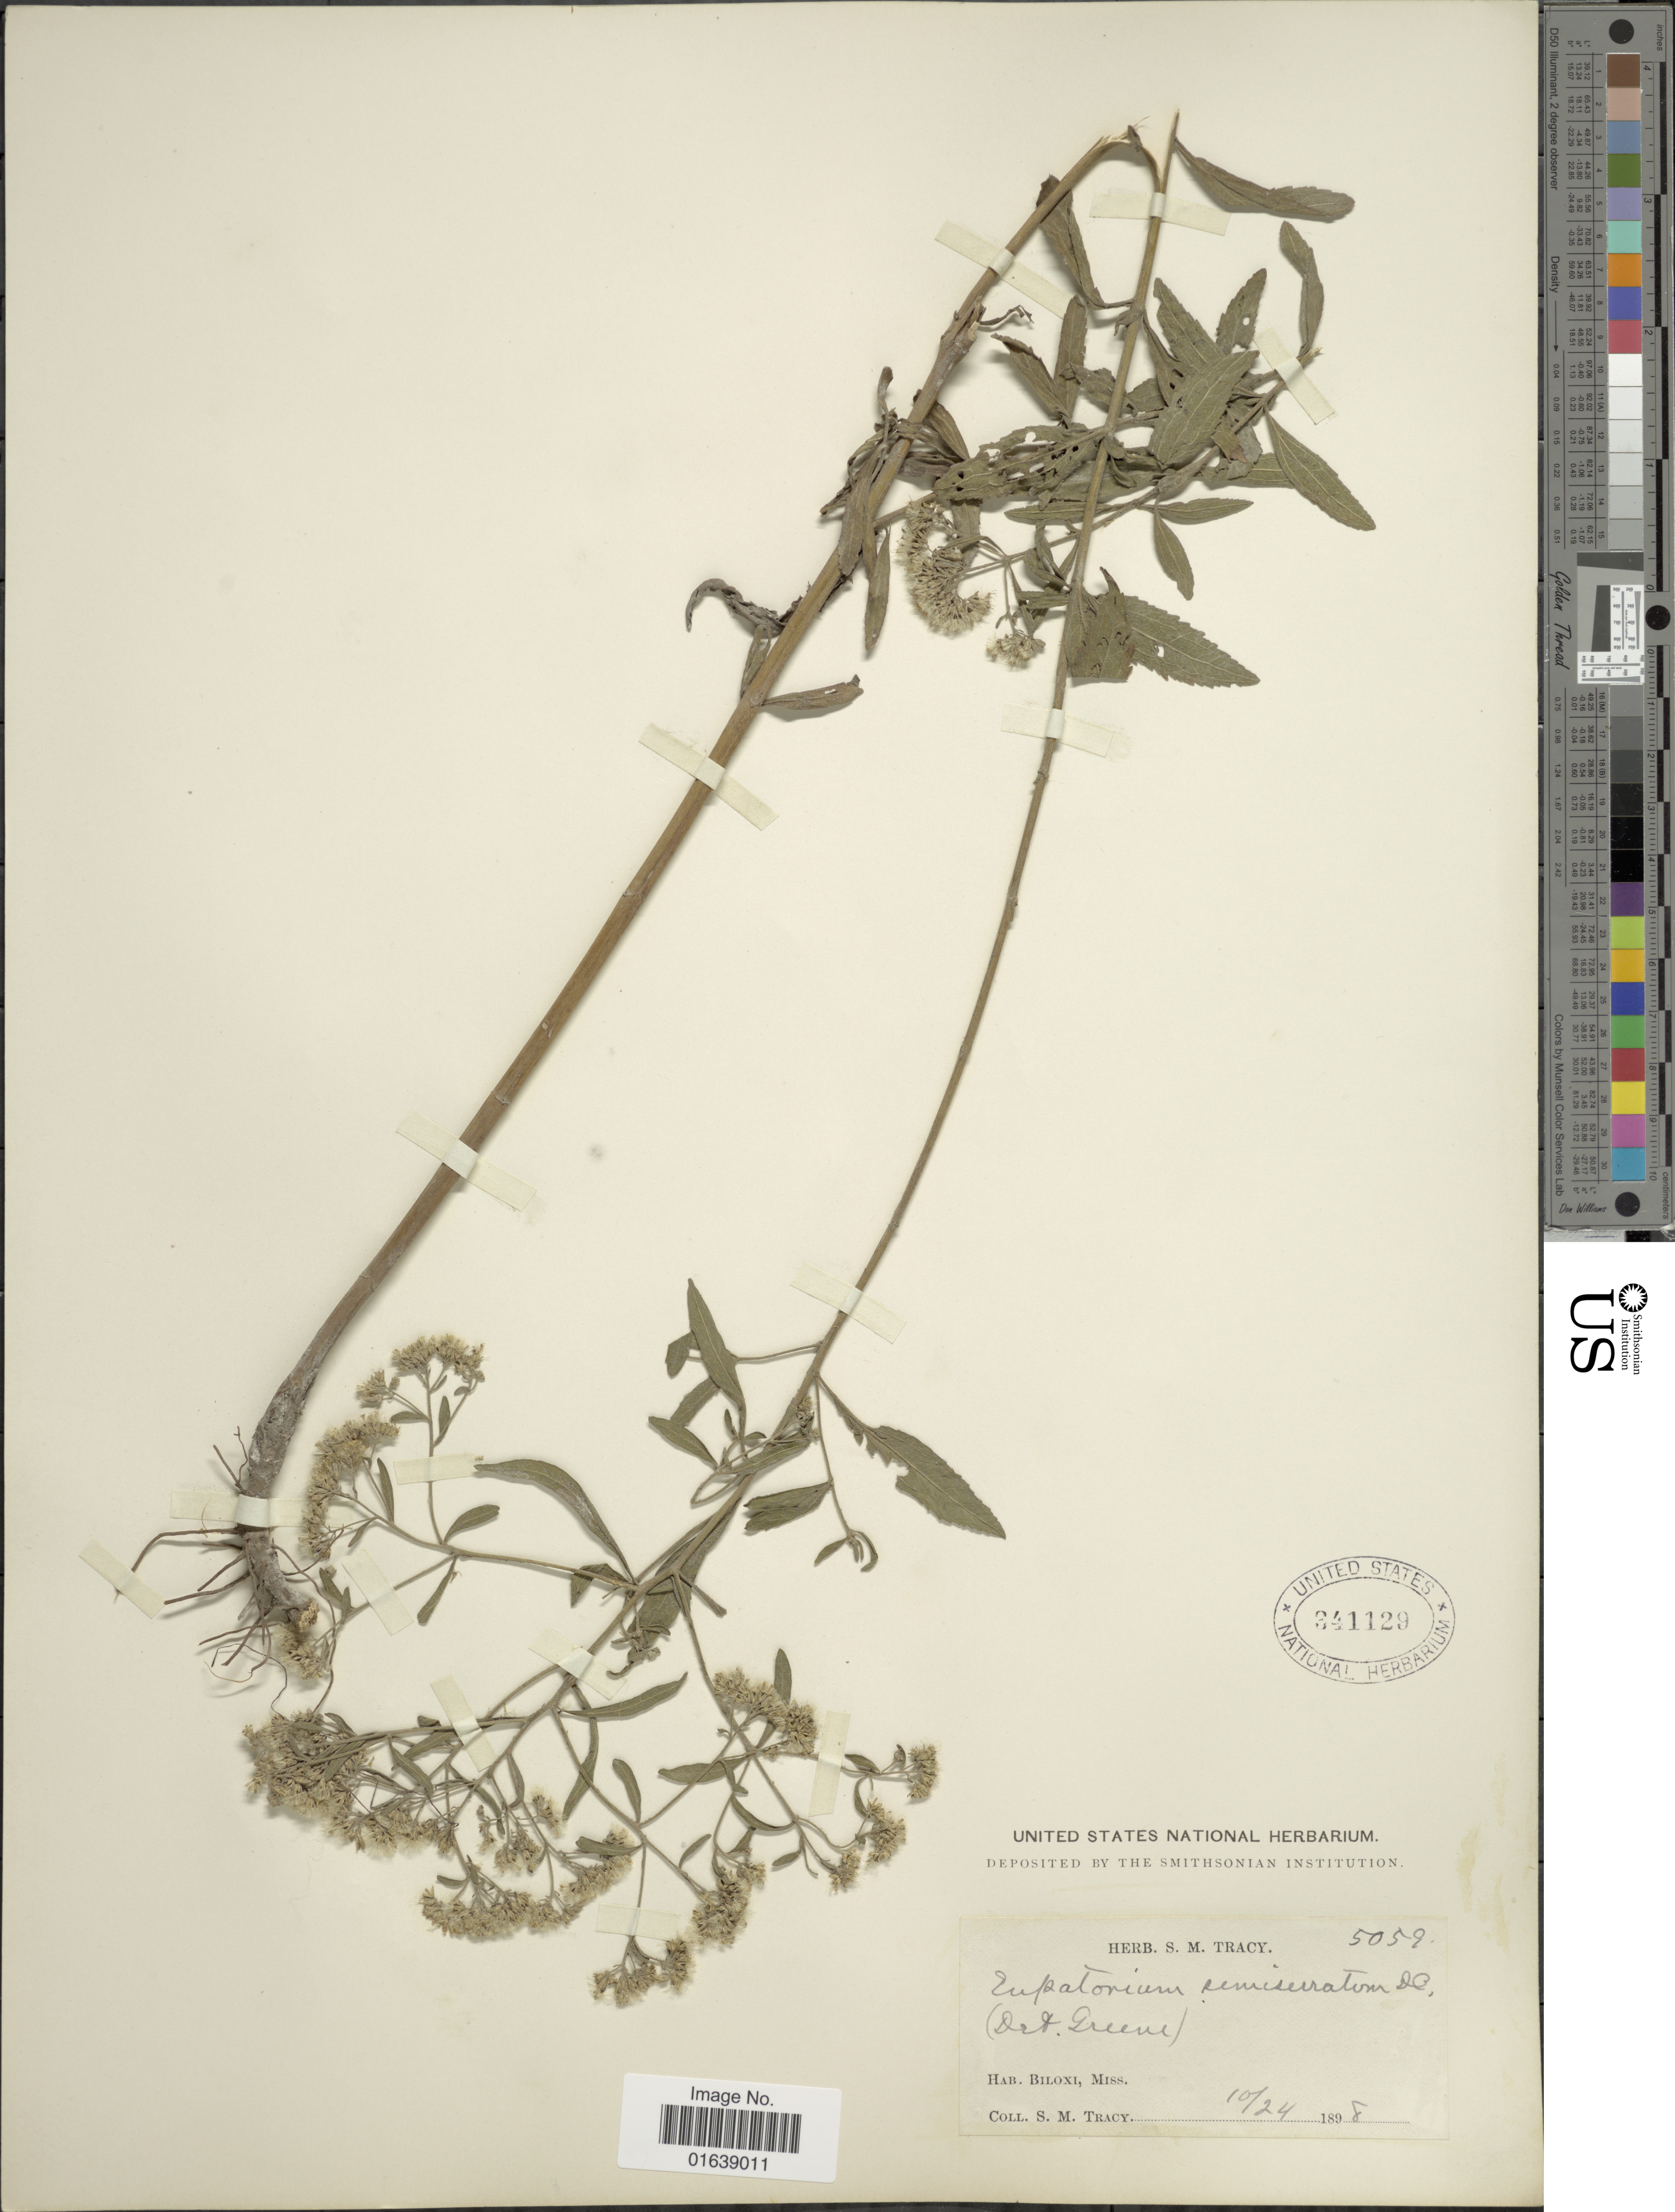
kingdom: Plantae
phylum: Tracheophyta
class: Magnoliopsida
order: Asterales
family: Asteraceae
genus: Eupatorium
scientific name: Eupatorium cuneifolium var. semiserratum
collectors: S. M. Tracy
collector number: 5059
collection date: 1898-10-24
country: United States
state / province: Mississippi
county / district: Harrison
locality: Biloxi. Miss.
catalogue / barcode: US 341129